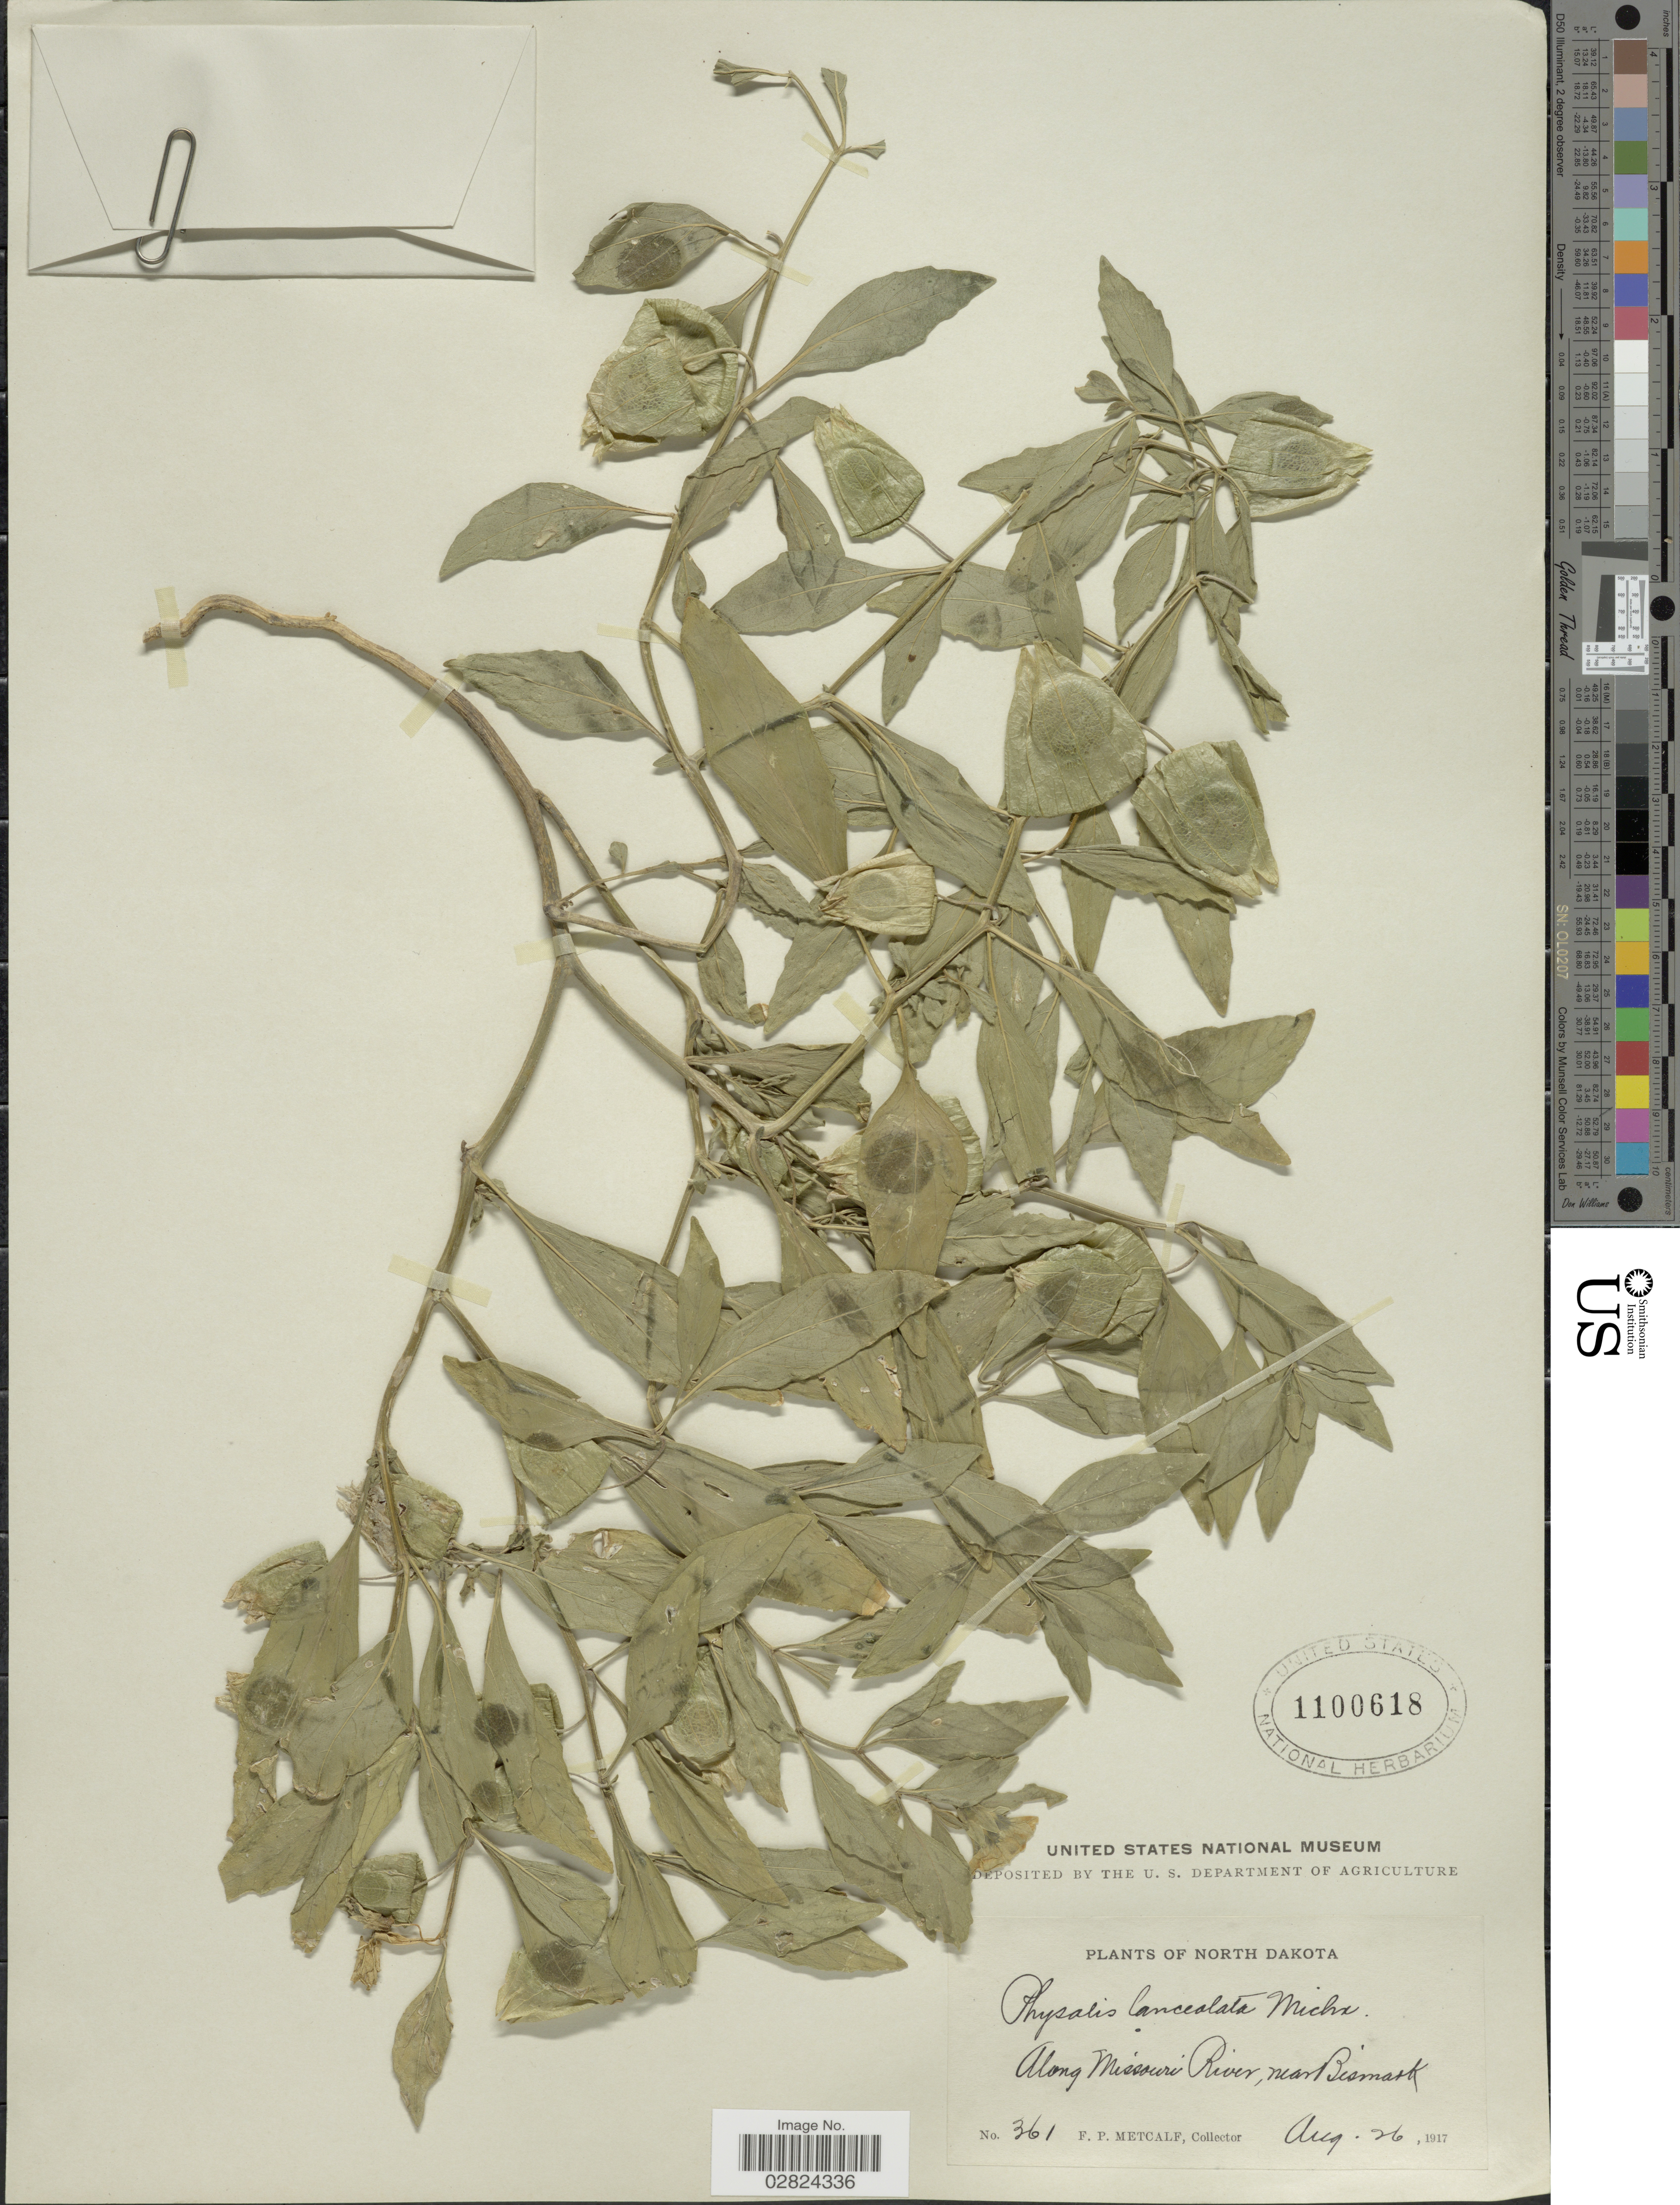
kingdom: Plantae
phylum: Tracheophyta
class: Magnoliopsida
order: Solanales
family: Solanaceae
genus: Physalis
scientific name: Physalis virginiana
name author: Mill.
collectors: F. Metcalf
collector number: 361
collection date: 1917-08-26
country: United States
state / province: North Dakota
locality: Along Missouri River, near Bismark.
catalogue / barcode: US 1100618